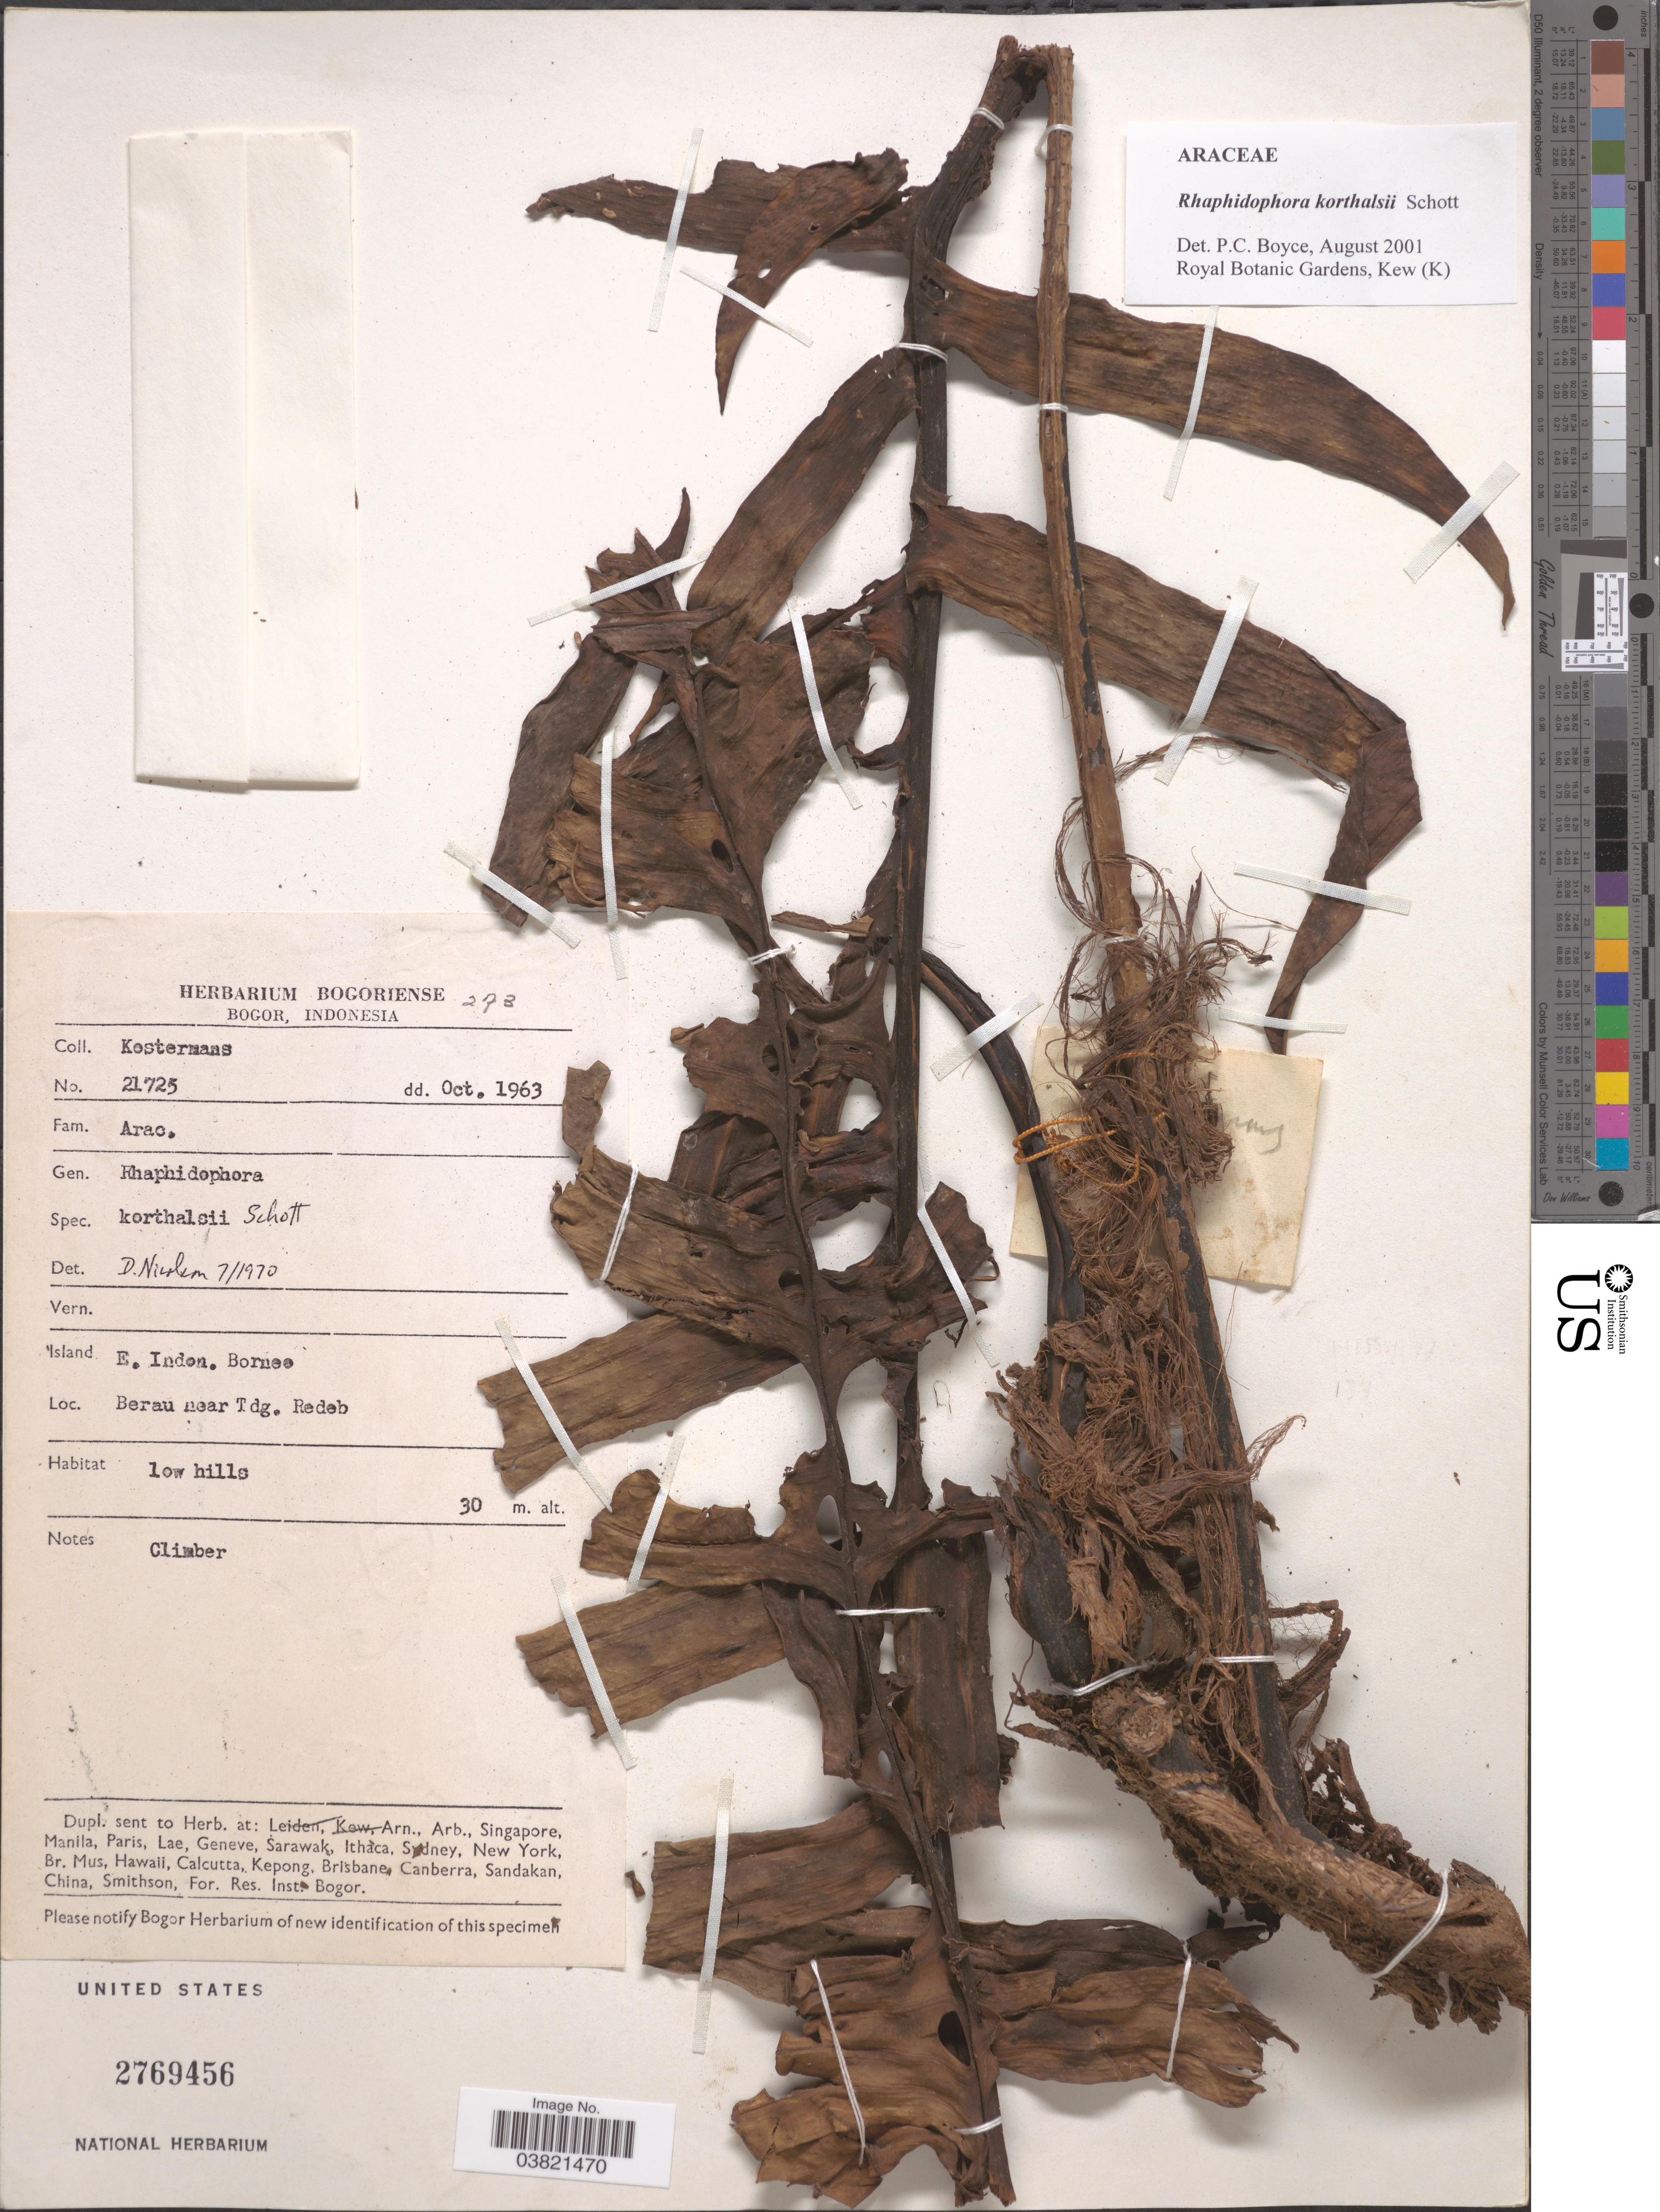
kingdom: Plantae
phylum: Tracheophyta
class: Liliopsida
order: Alismatales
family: Araceae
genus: Rhaphidophora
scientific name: Rhaphidophora korthalsii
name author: Schott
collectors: Kostermans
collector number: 21725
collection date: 1963-10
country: Indonesia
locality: Island E. Inden. Borneo. Berau near Tdg. Redeb.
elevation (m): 30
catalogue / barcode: US 2769456